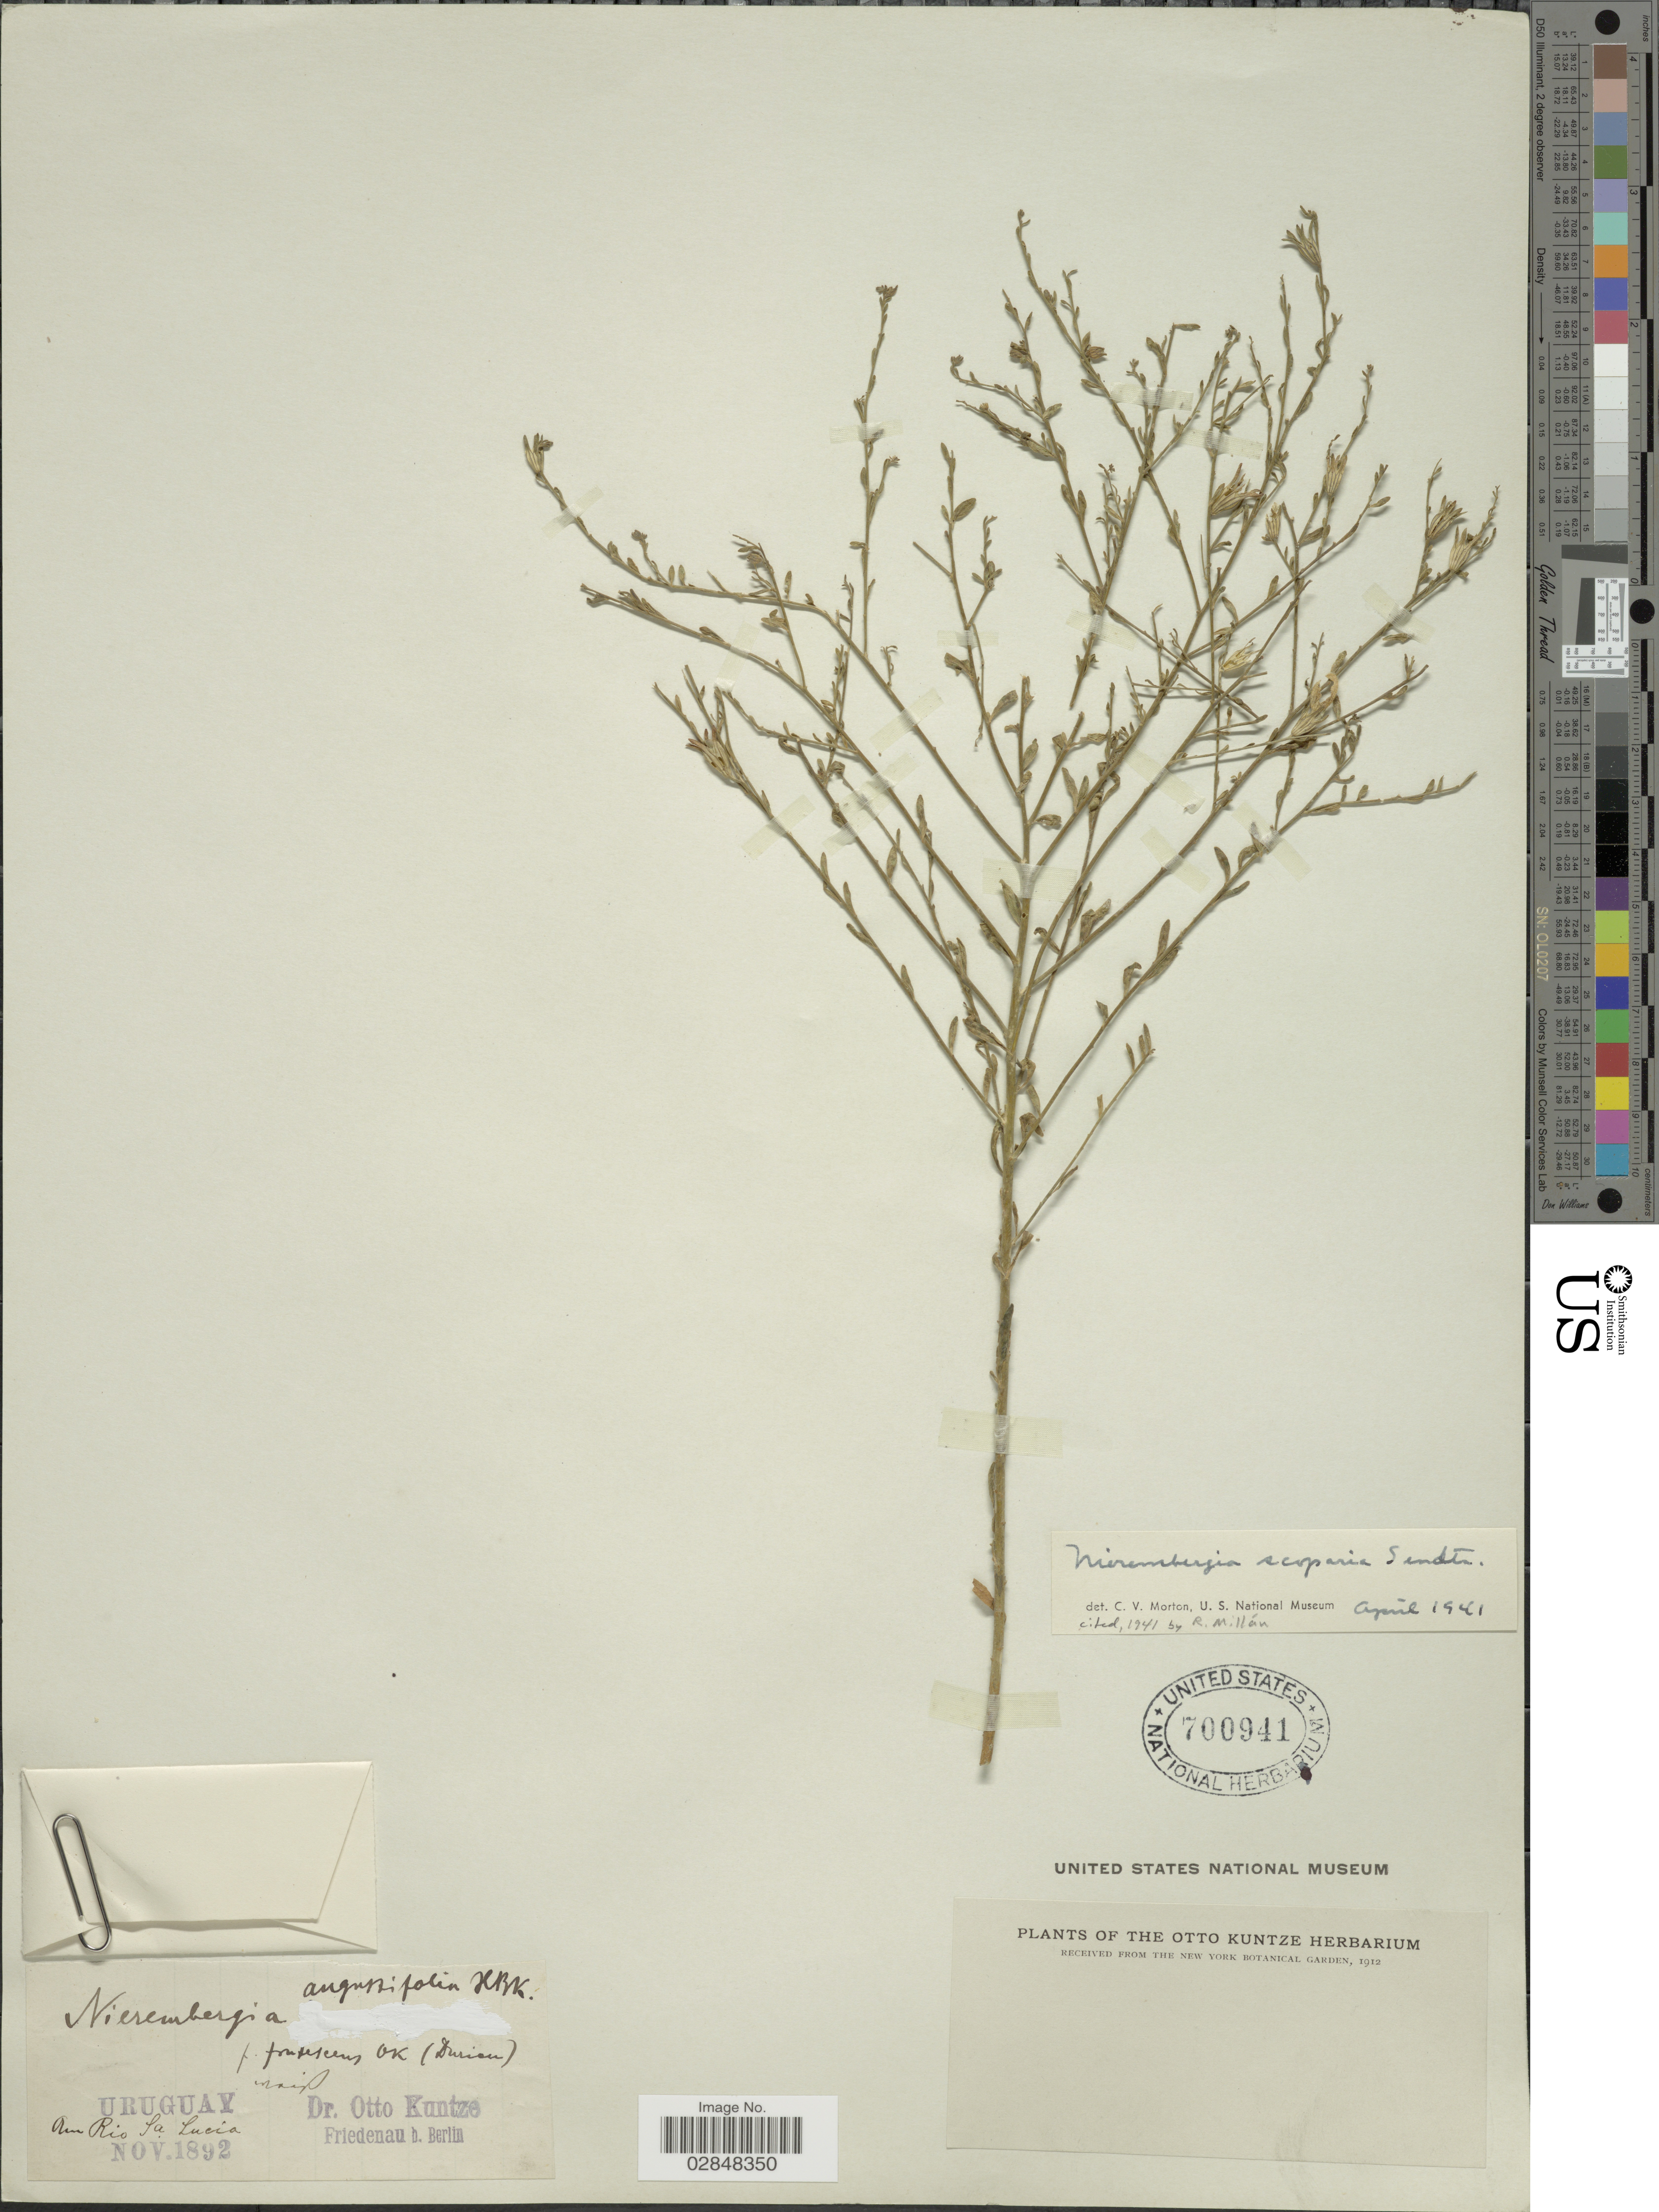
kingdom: Plantae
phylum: Tracheophyta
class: Magnoliopsida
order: Solanales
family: Solanaceae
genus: Nierembergia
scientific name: Nierembergia scoparia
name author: Sendtn.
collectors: C.E.O. Kuntze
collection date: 1892-11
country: Uruguay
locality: Am Rio Sa Lucia.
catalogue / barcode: US 700941